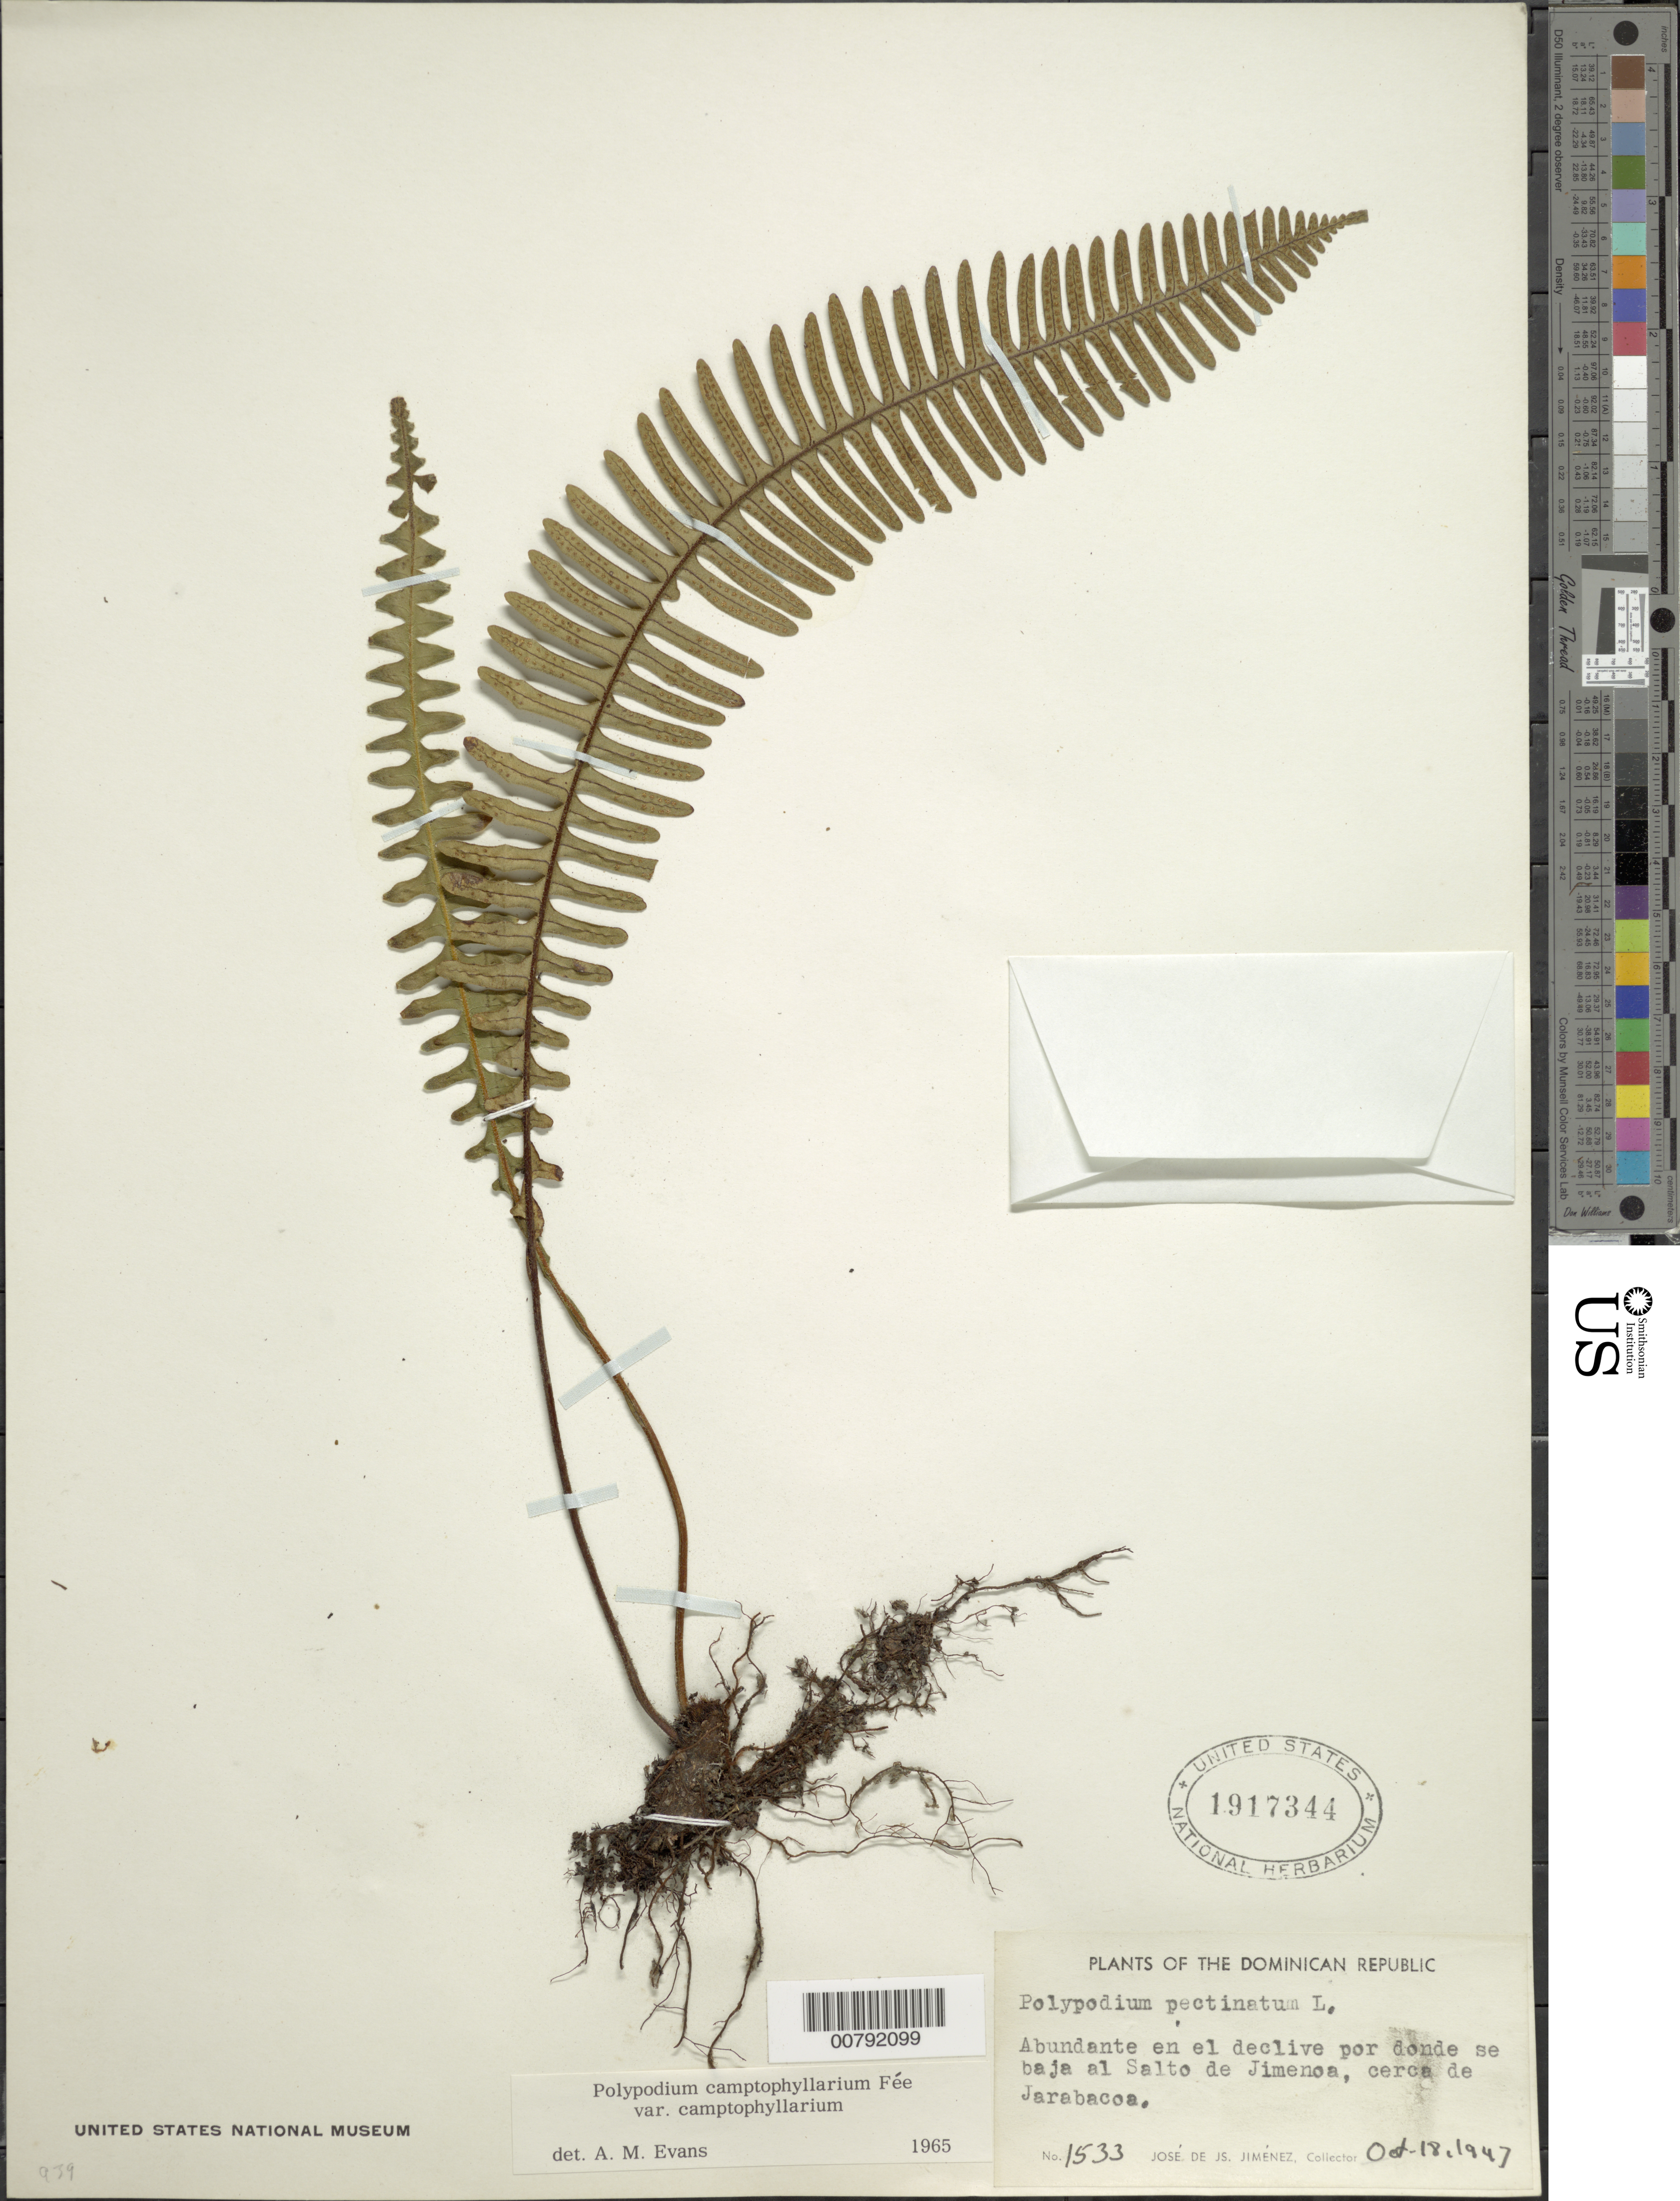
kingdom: Plantae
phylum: Tracheophyta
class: Polypodiopsida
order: Polypodiales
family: Polypodiaceae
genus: Pecluma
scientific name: Pecluma camptophyllaria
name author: (Fée) M.G. Price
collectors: J. J. Jiménez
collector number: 1533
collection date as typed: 18 Oct 1947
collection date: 1947-10-18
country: Dominican Republic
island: Hispaniola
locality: Jarabacca, Salto de Jimenoa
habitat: En el declive por donde se baja al salto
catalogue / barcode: US 1917344